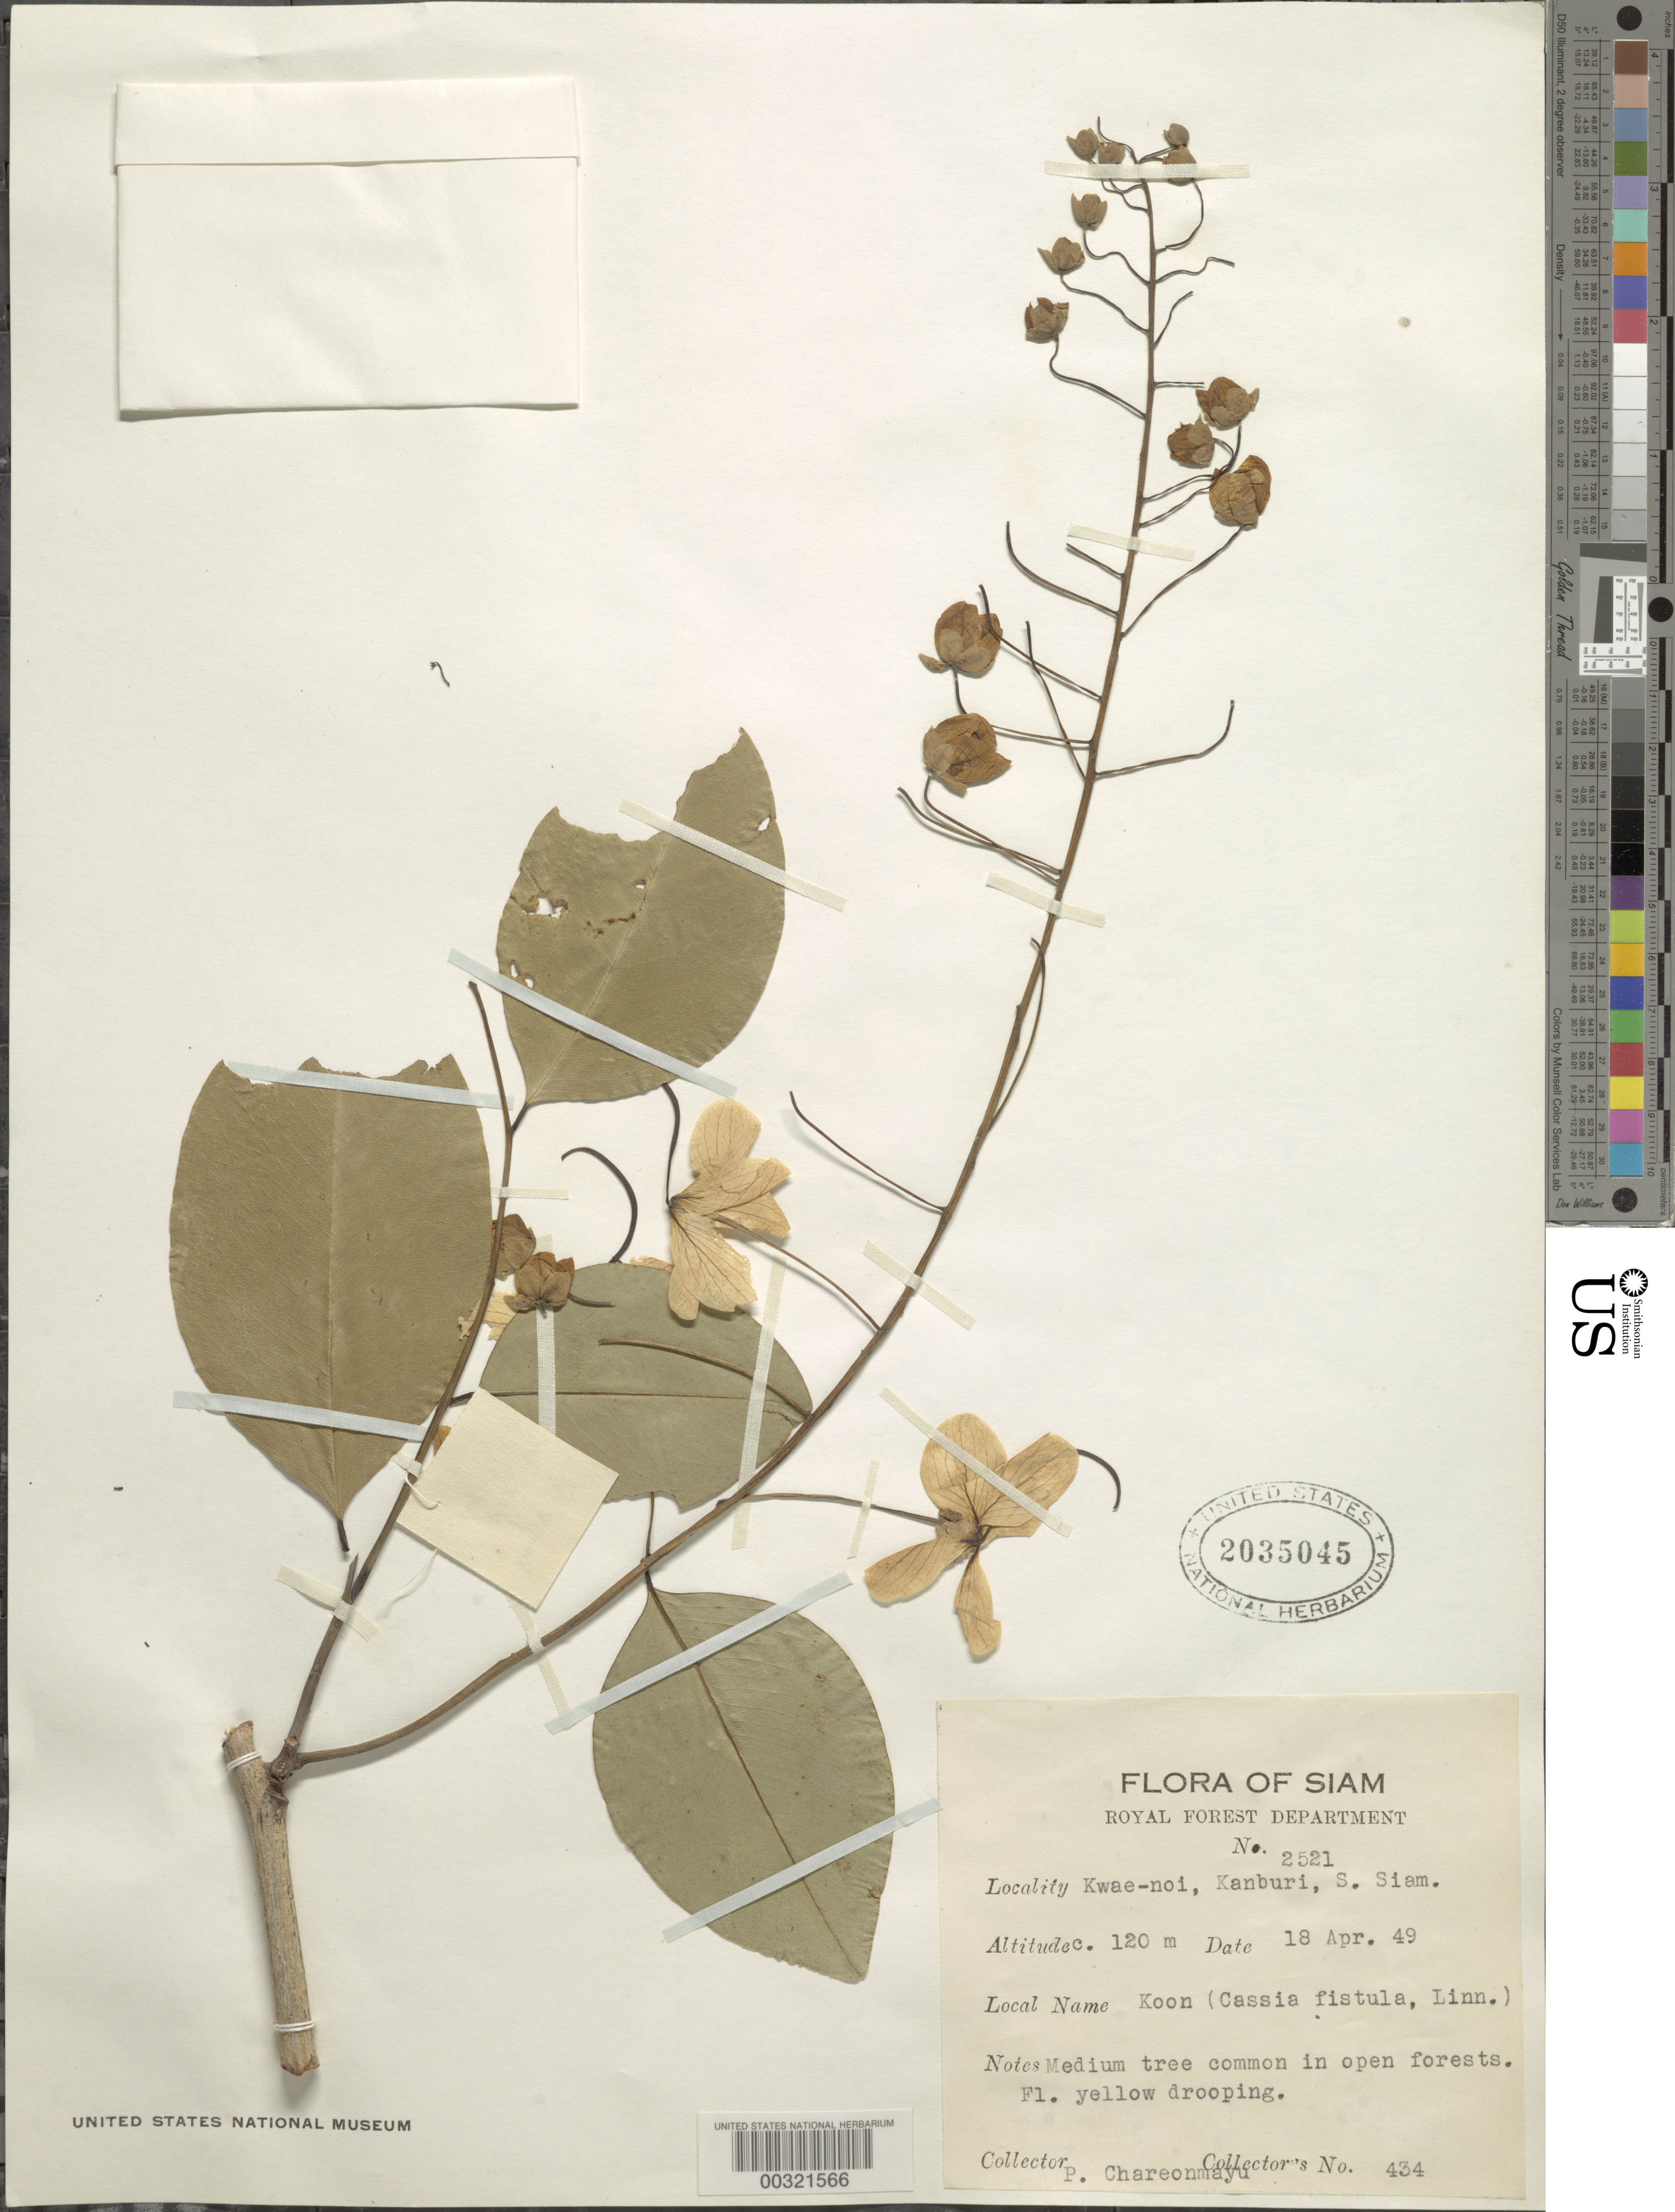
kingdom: Plantae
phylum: Tracheophyta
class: Magnoliopsida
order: Fabales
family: Fabaceae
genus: Cassia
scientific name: Cassia fistula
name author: L.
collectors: P. Chareonmayu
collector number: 434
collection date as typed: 18 Apr 1949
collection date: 1949-04-18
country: Thailand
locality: Kwae-noi, kanburi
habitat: Open forest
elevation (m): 120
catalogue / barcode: US 2035045